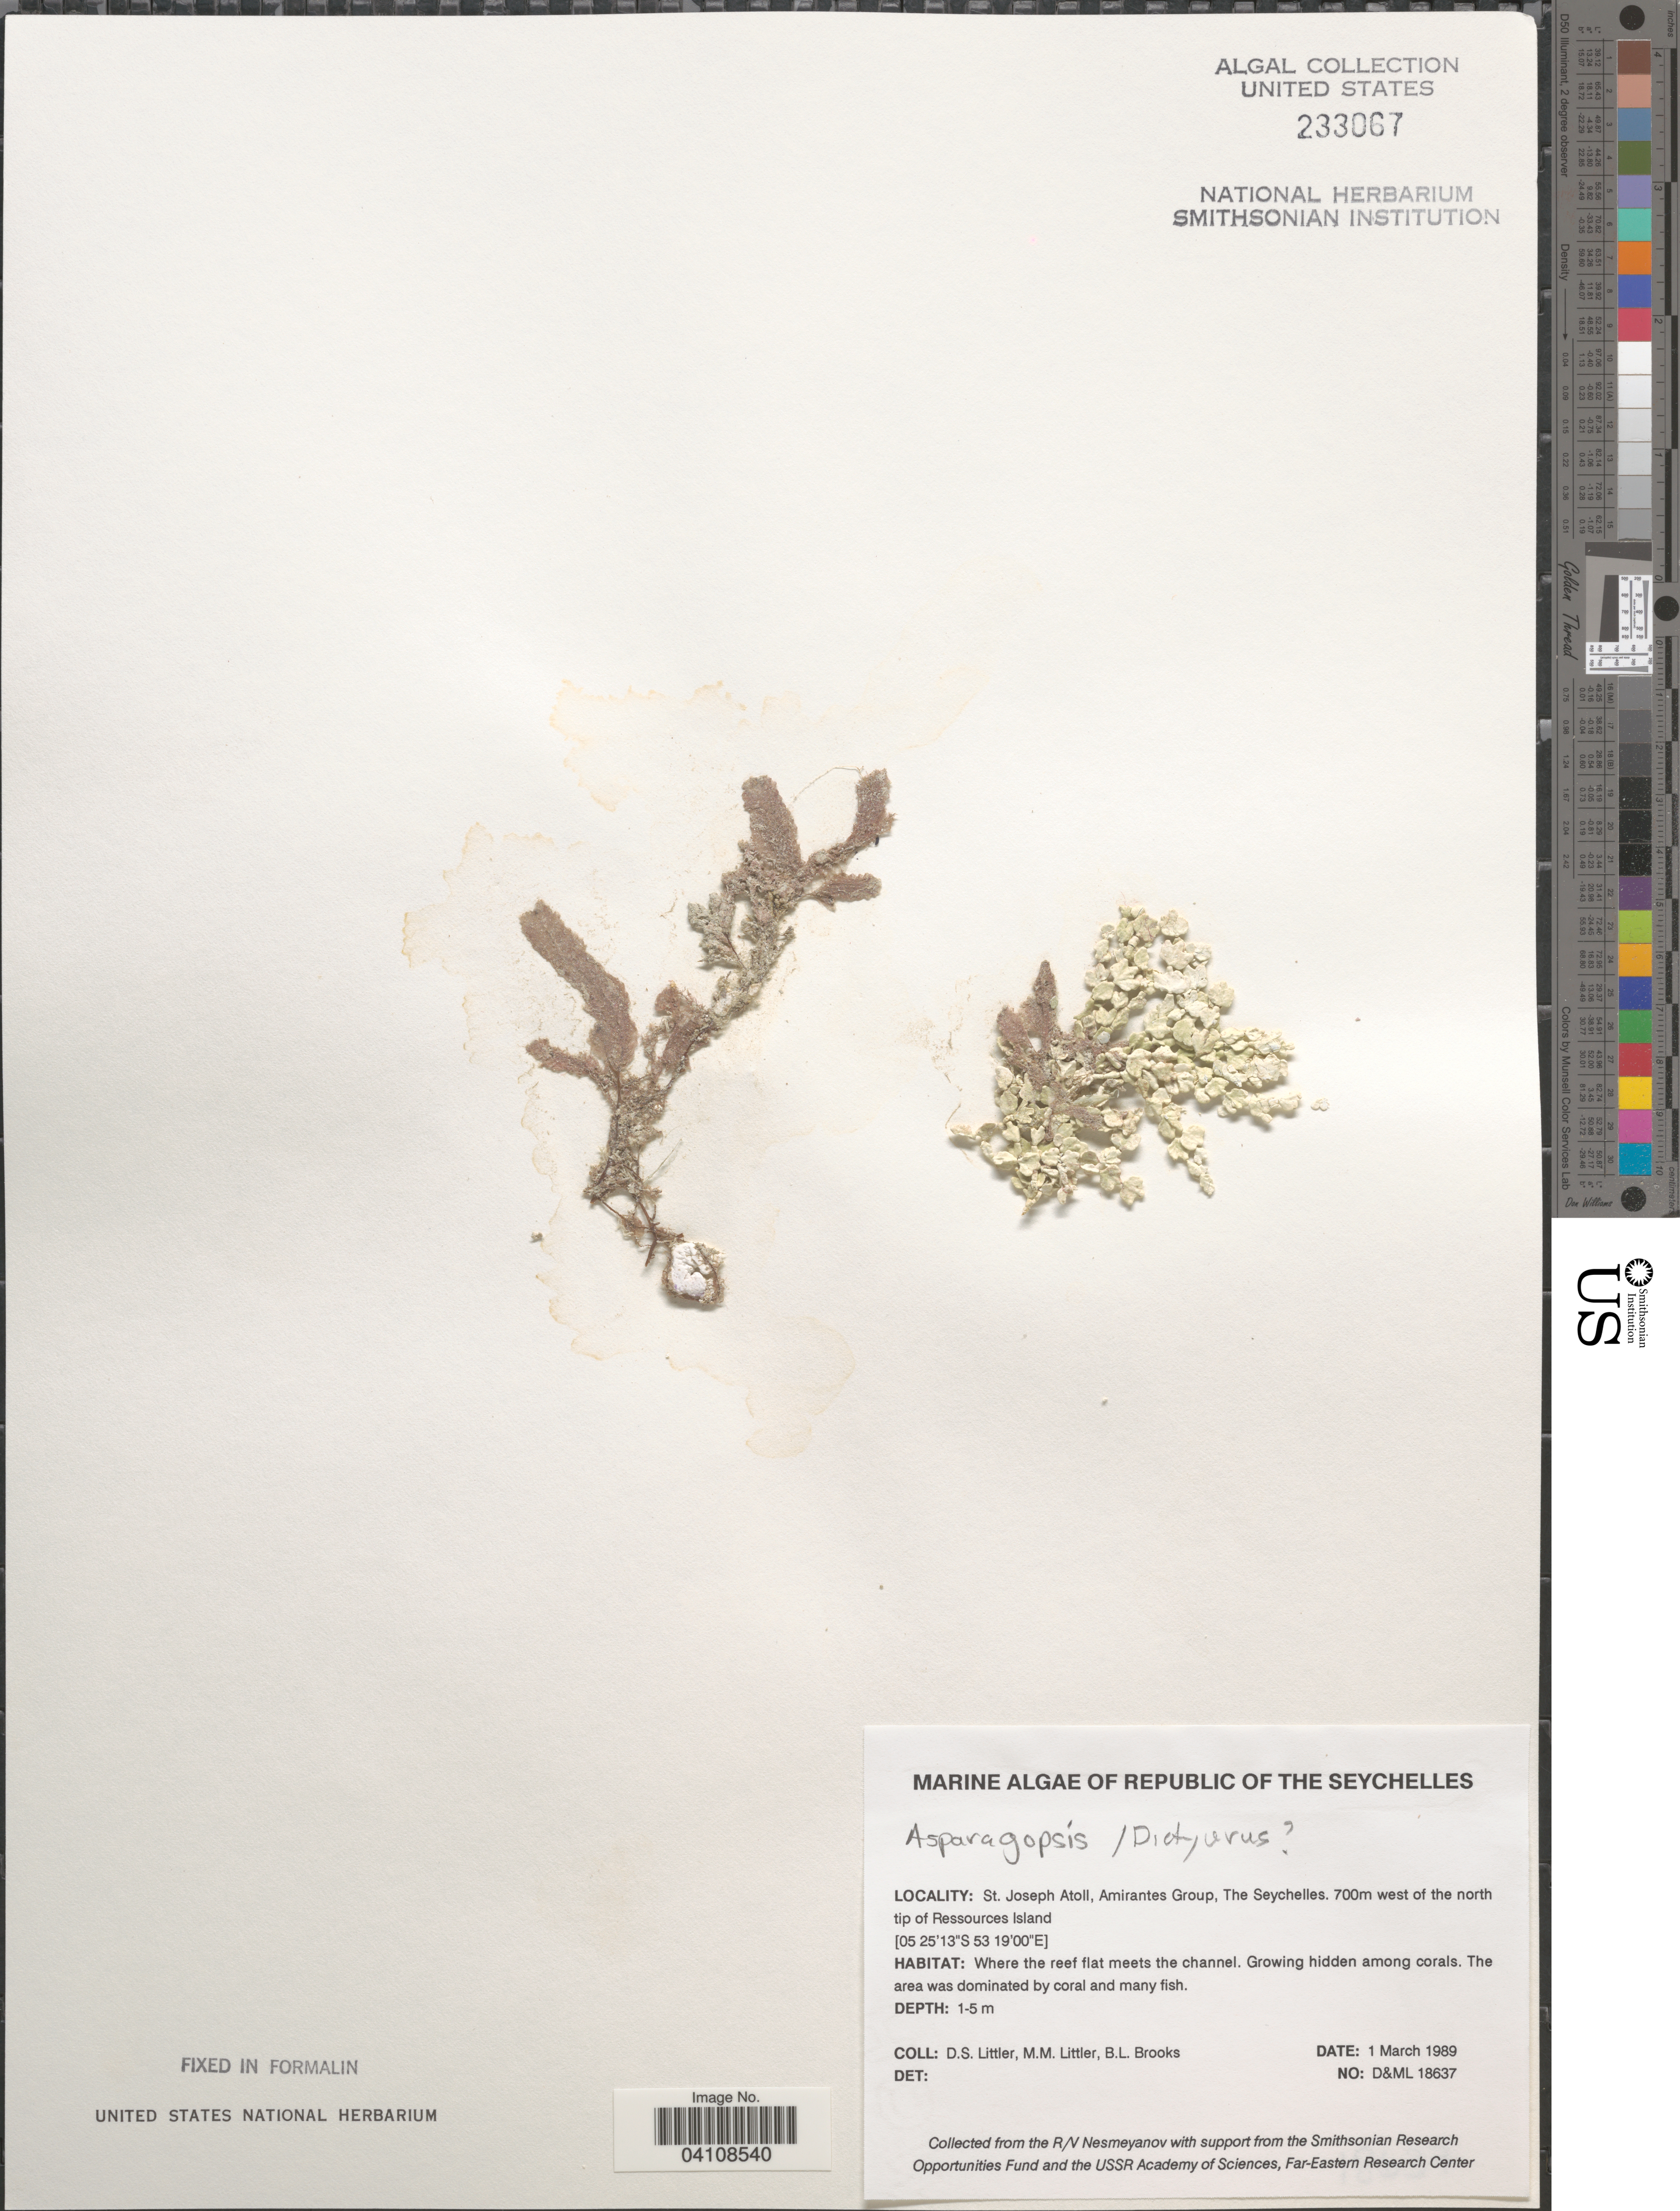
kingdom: Plantae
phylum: Rhodophyta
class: Florideophyceae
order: Ceramiales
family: Dasyaceae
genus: Dictyurus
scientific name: Dictyurus purpurascens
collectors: D. S. Littler & B. Brooks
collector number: D&ML18637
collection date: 1989-03-01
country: Seychelles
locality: Republic of The Seychelles. St. Joseph Atoll, Amirantes Group. 700m west of the north tip of Ressources Island. Where the reef flat meets the channel.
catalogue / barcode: US 233067